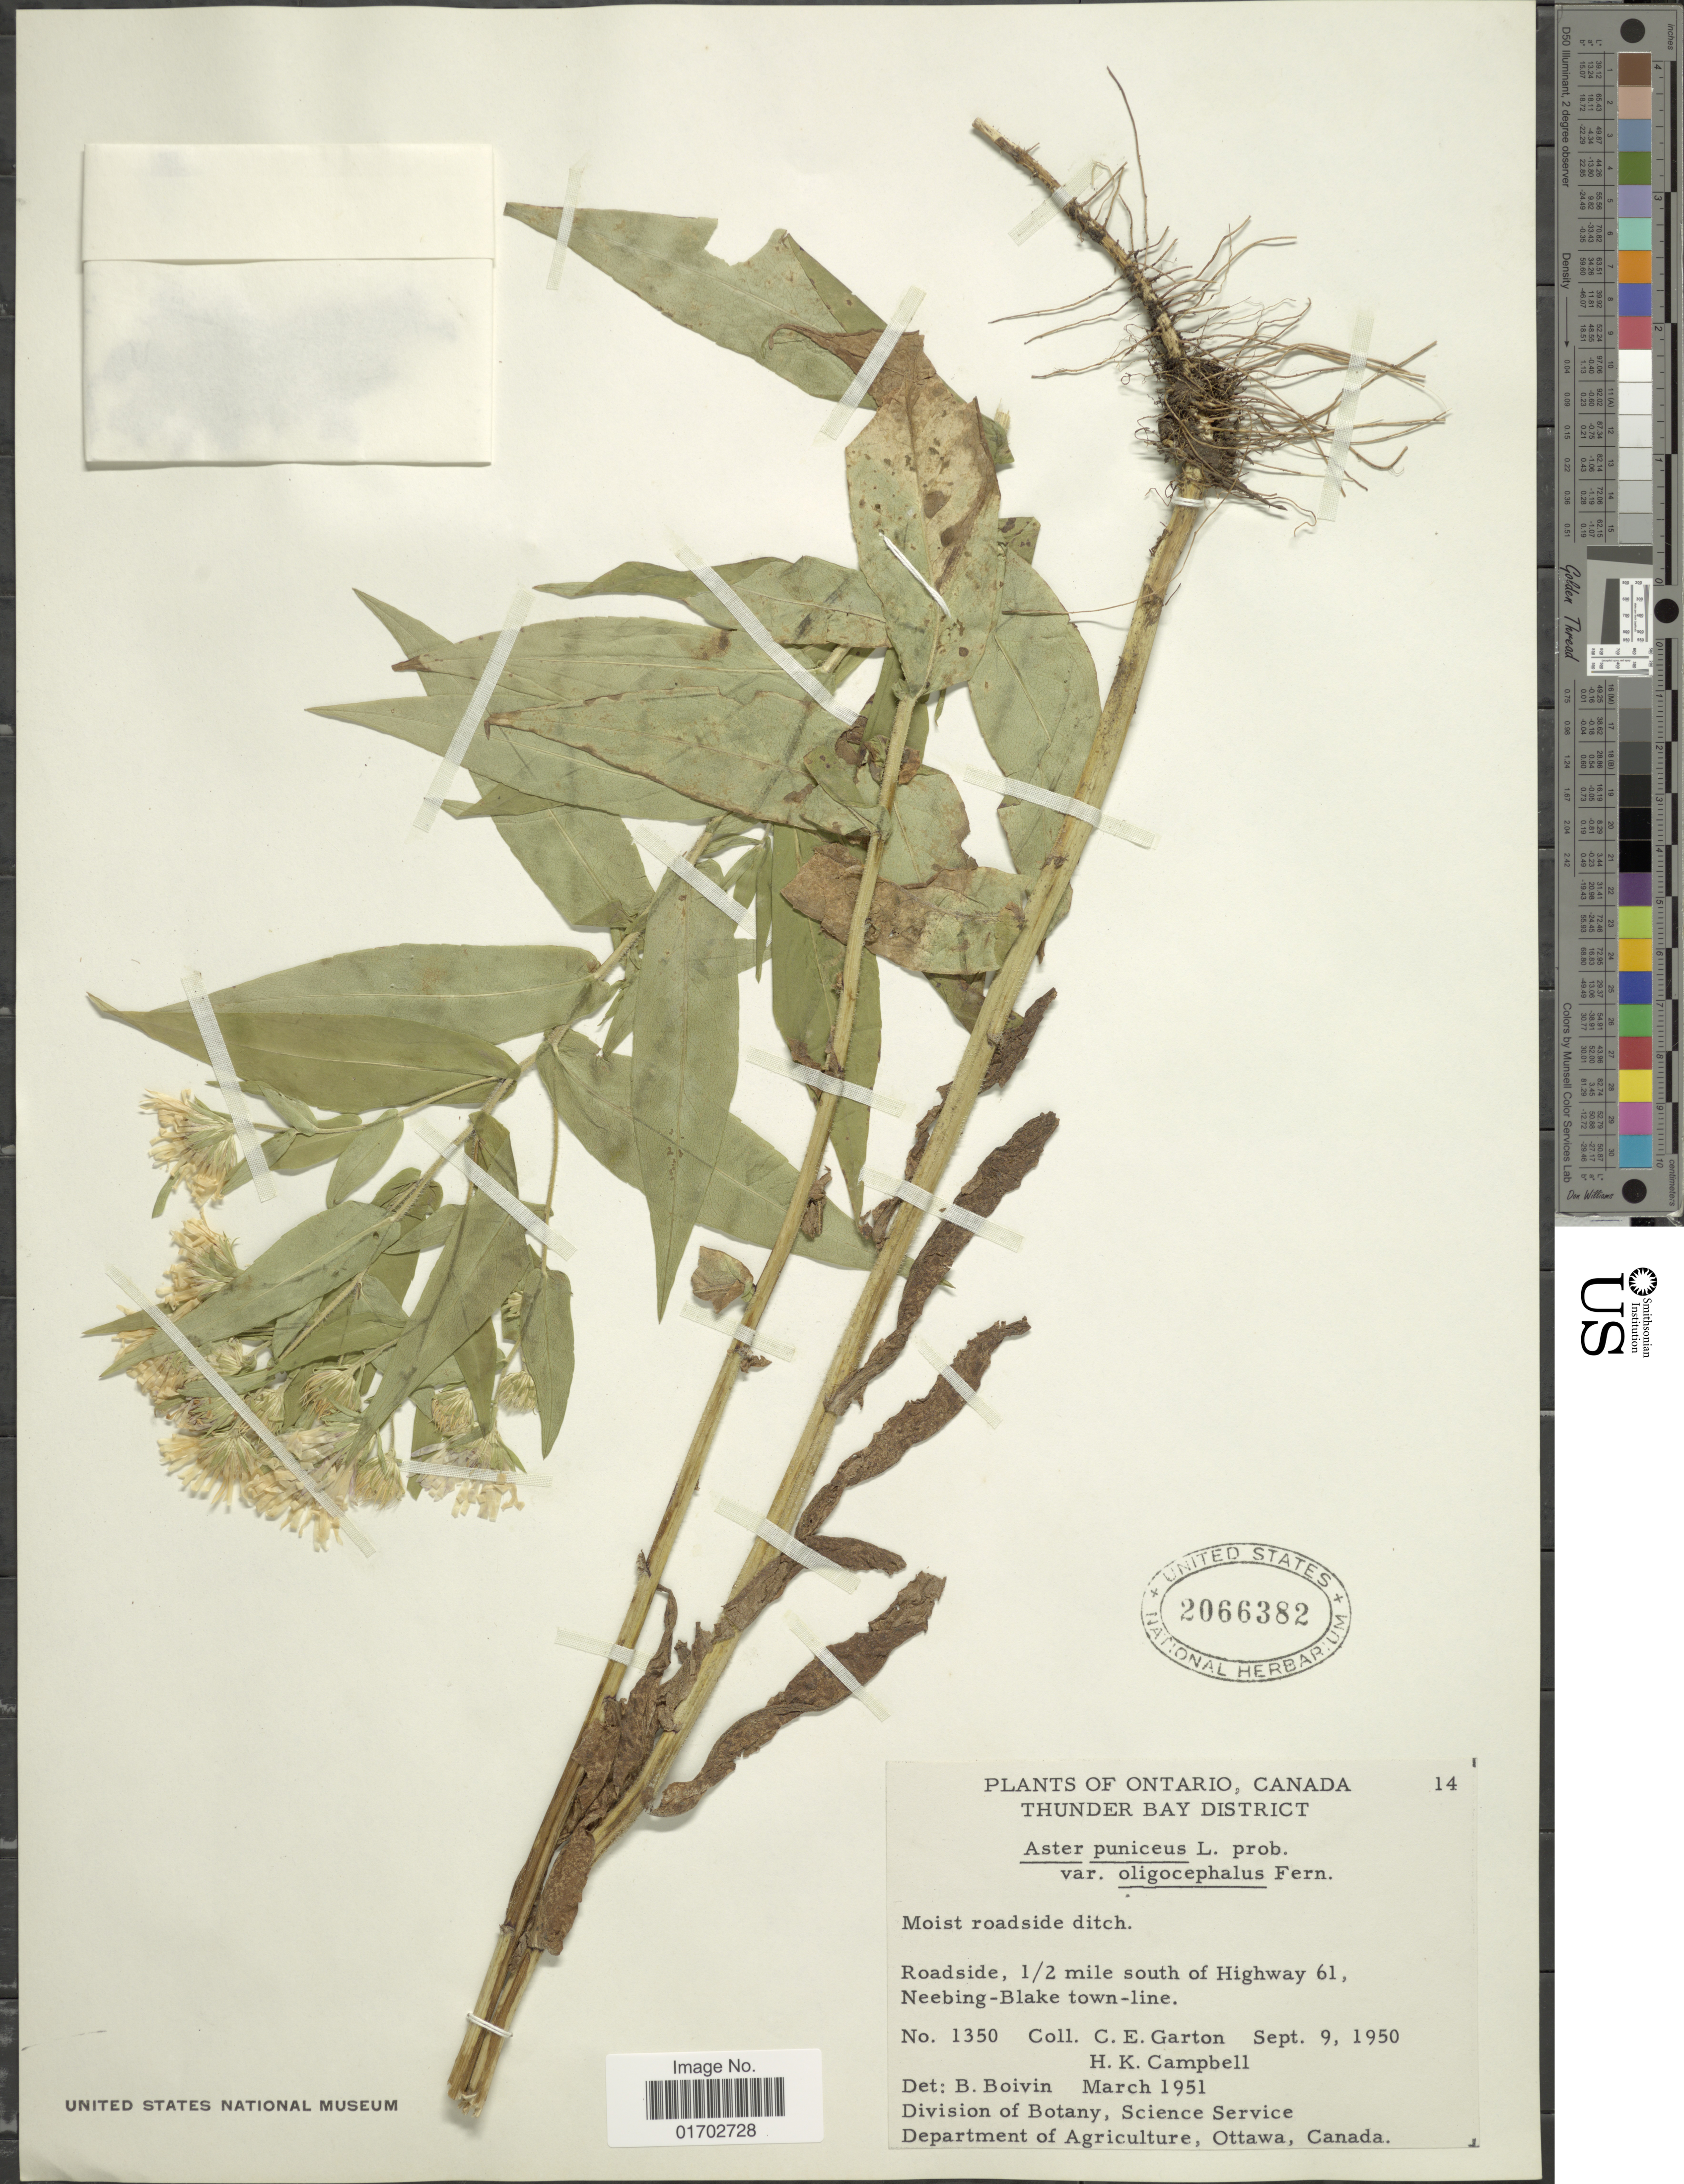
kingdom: Plantae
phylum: Tracheophyta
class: Magnoliopsida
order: Asterales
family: Asteraceae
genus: Symphyotrichum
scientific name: Symphyotrichum puniceum var. puniceum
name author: (L.) Á. Löve & D. Löve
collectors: C. E. Garton & H. K. Campbell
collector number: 1350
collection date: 1950-09-09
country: Canada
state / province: Ontario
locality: Thunder Bay District, Moist roadside ditch, Roadside, ½ miles south of Highway 61, Neebing-Blake town-line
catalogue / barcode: US 2066382